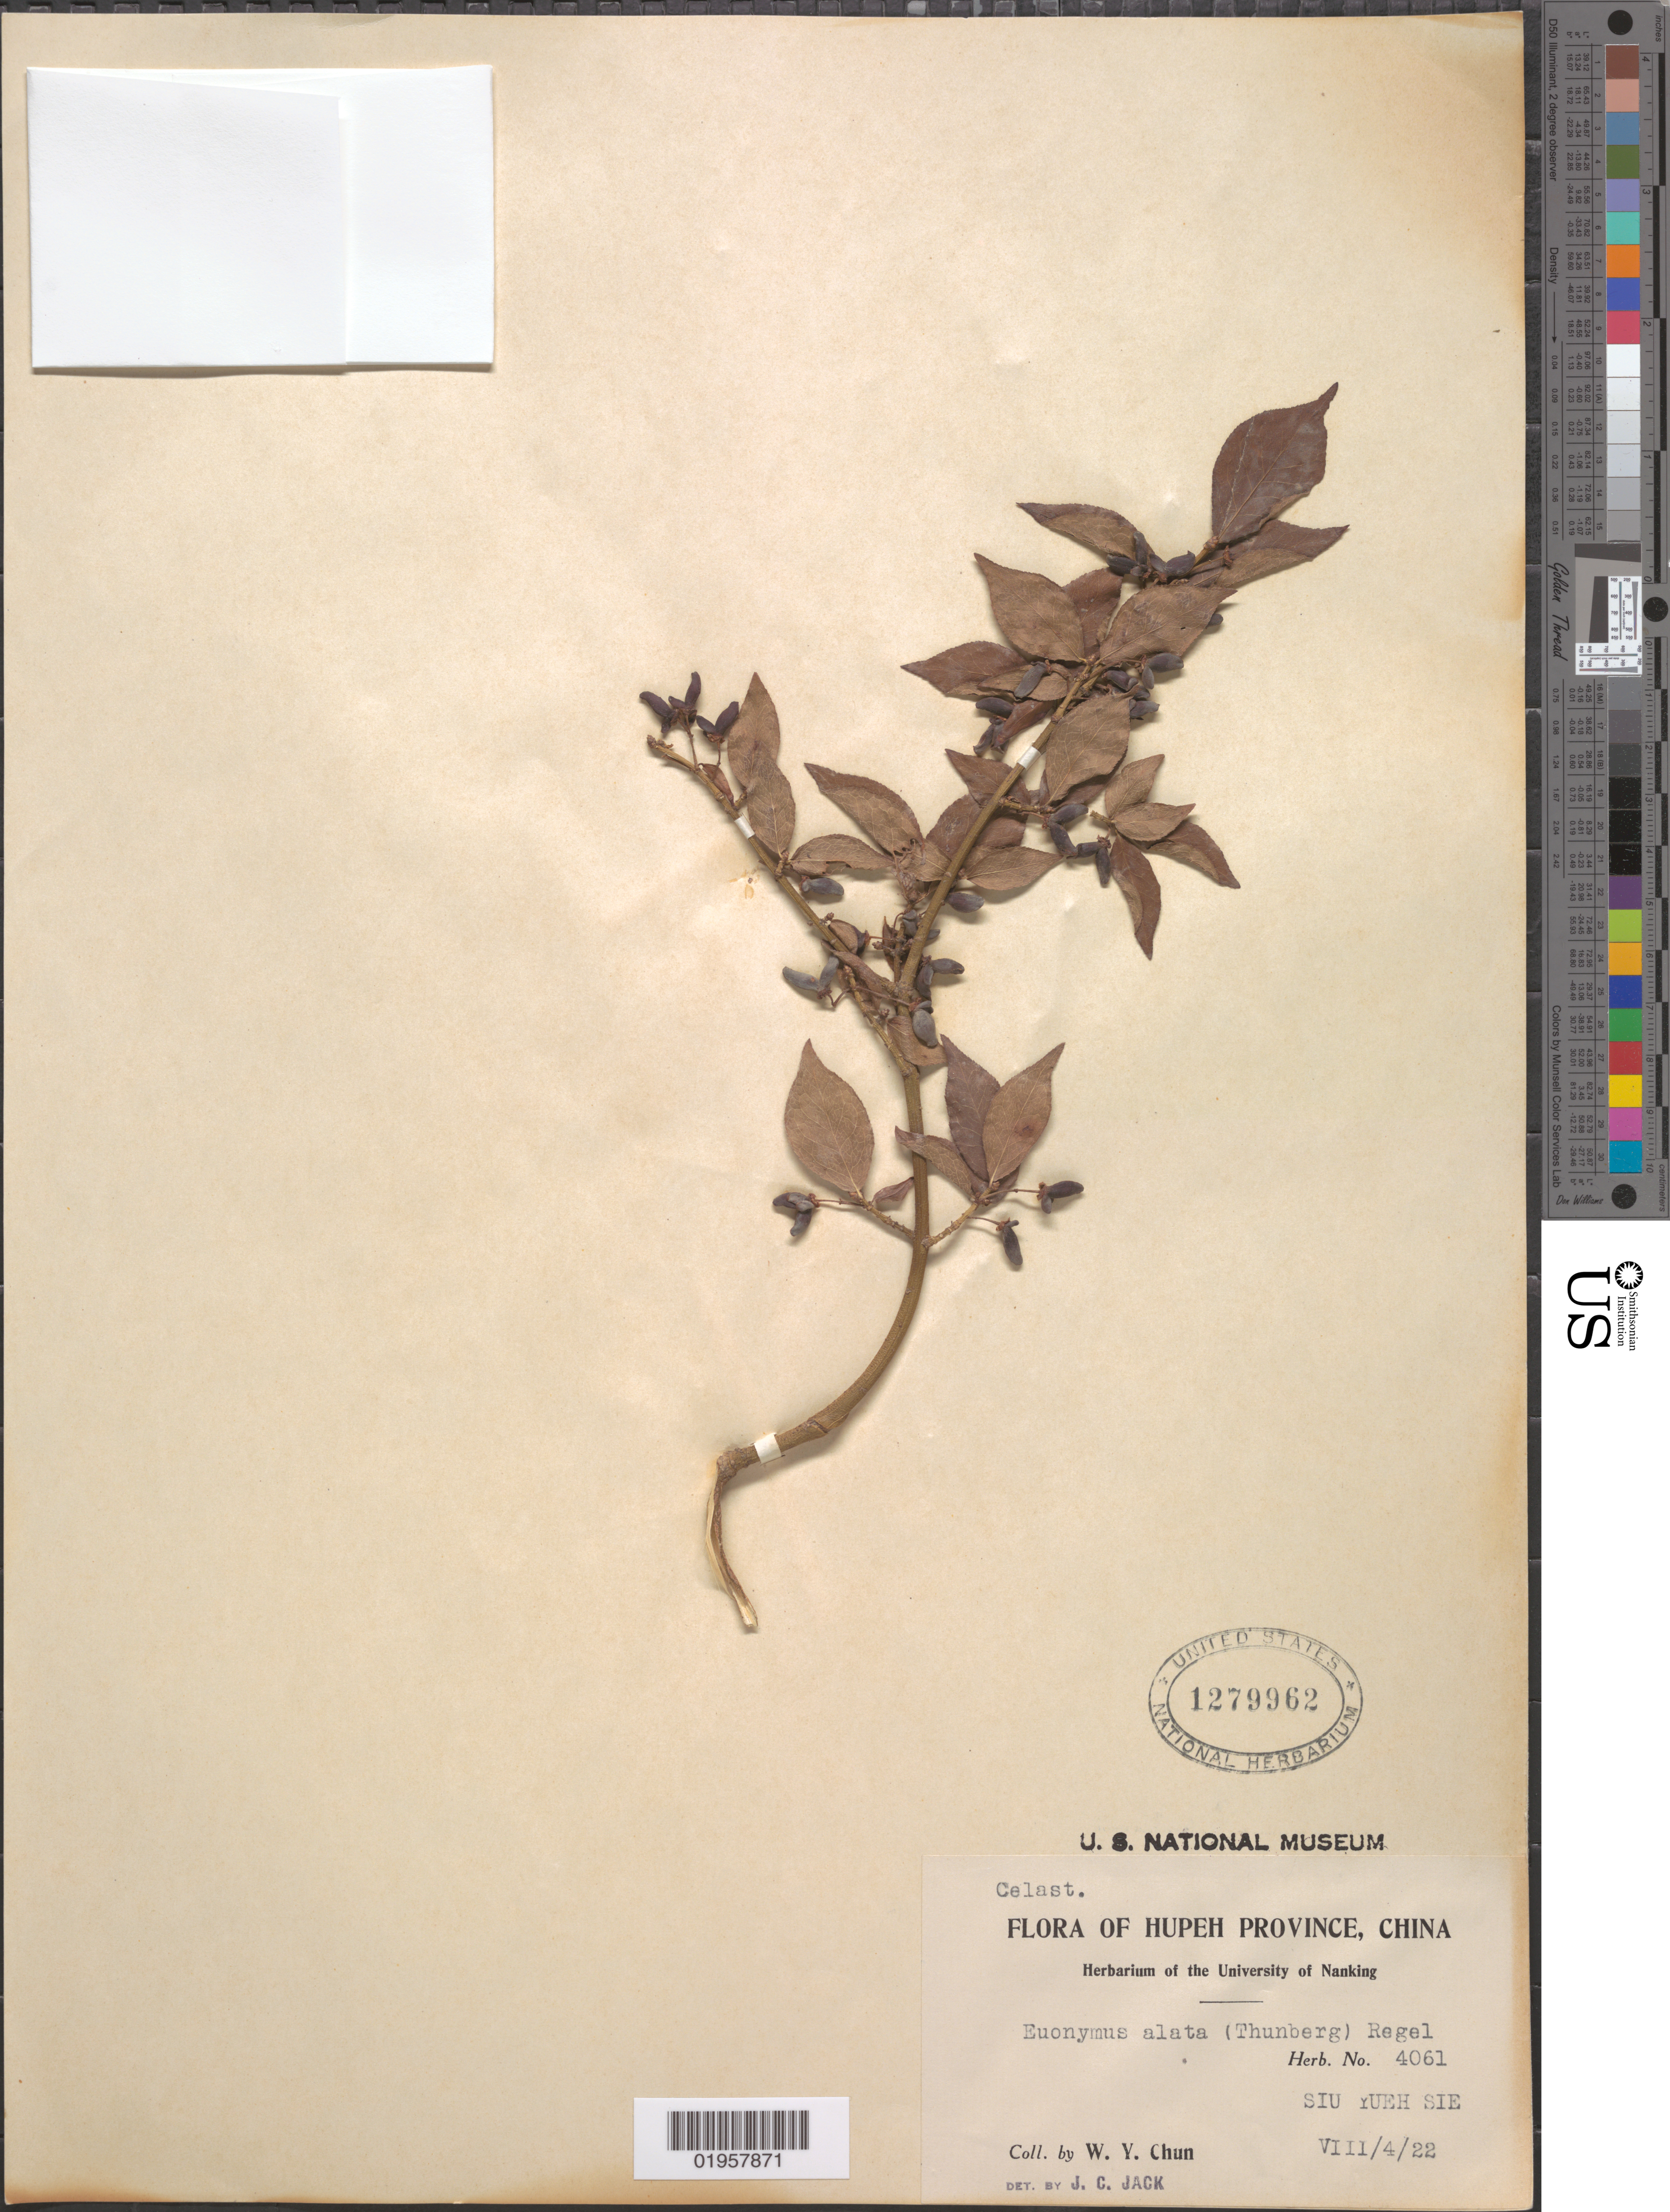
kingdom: Plantae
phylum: Tracheophyta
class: Magnoliopsida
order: Celastrales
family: Celastraceae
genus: Euonymus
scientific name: Euonymus alatus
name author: (Thunb.) Siebold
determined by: Jack, J. C.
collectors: W. Y. Chun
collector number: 4061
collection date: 1922-08-04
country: China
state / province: Hubei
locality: Hupeh [Hubei]. Siu Yueh Sie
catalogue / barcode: US 1279962